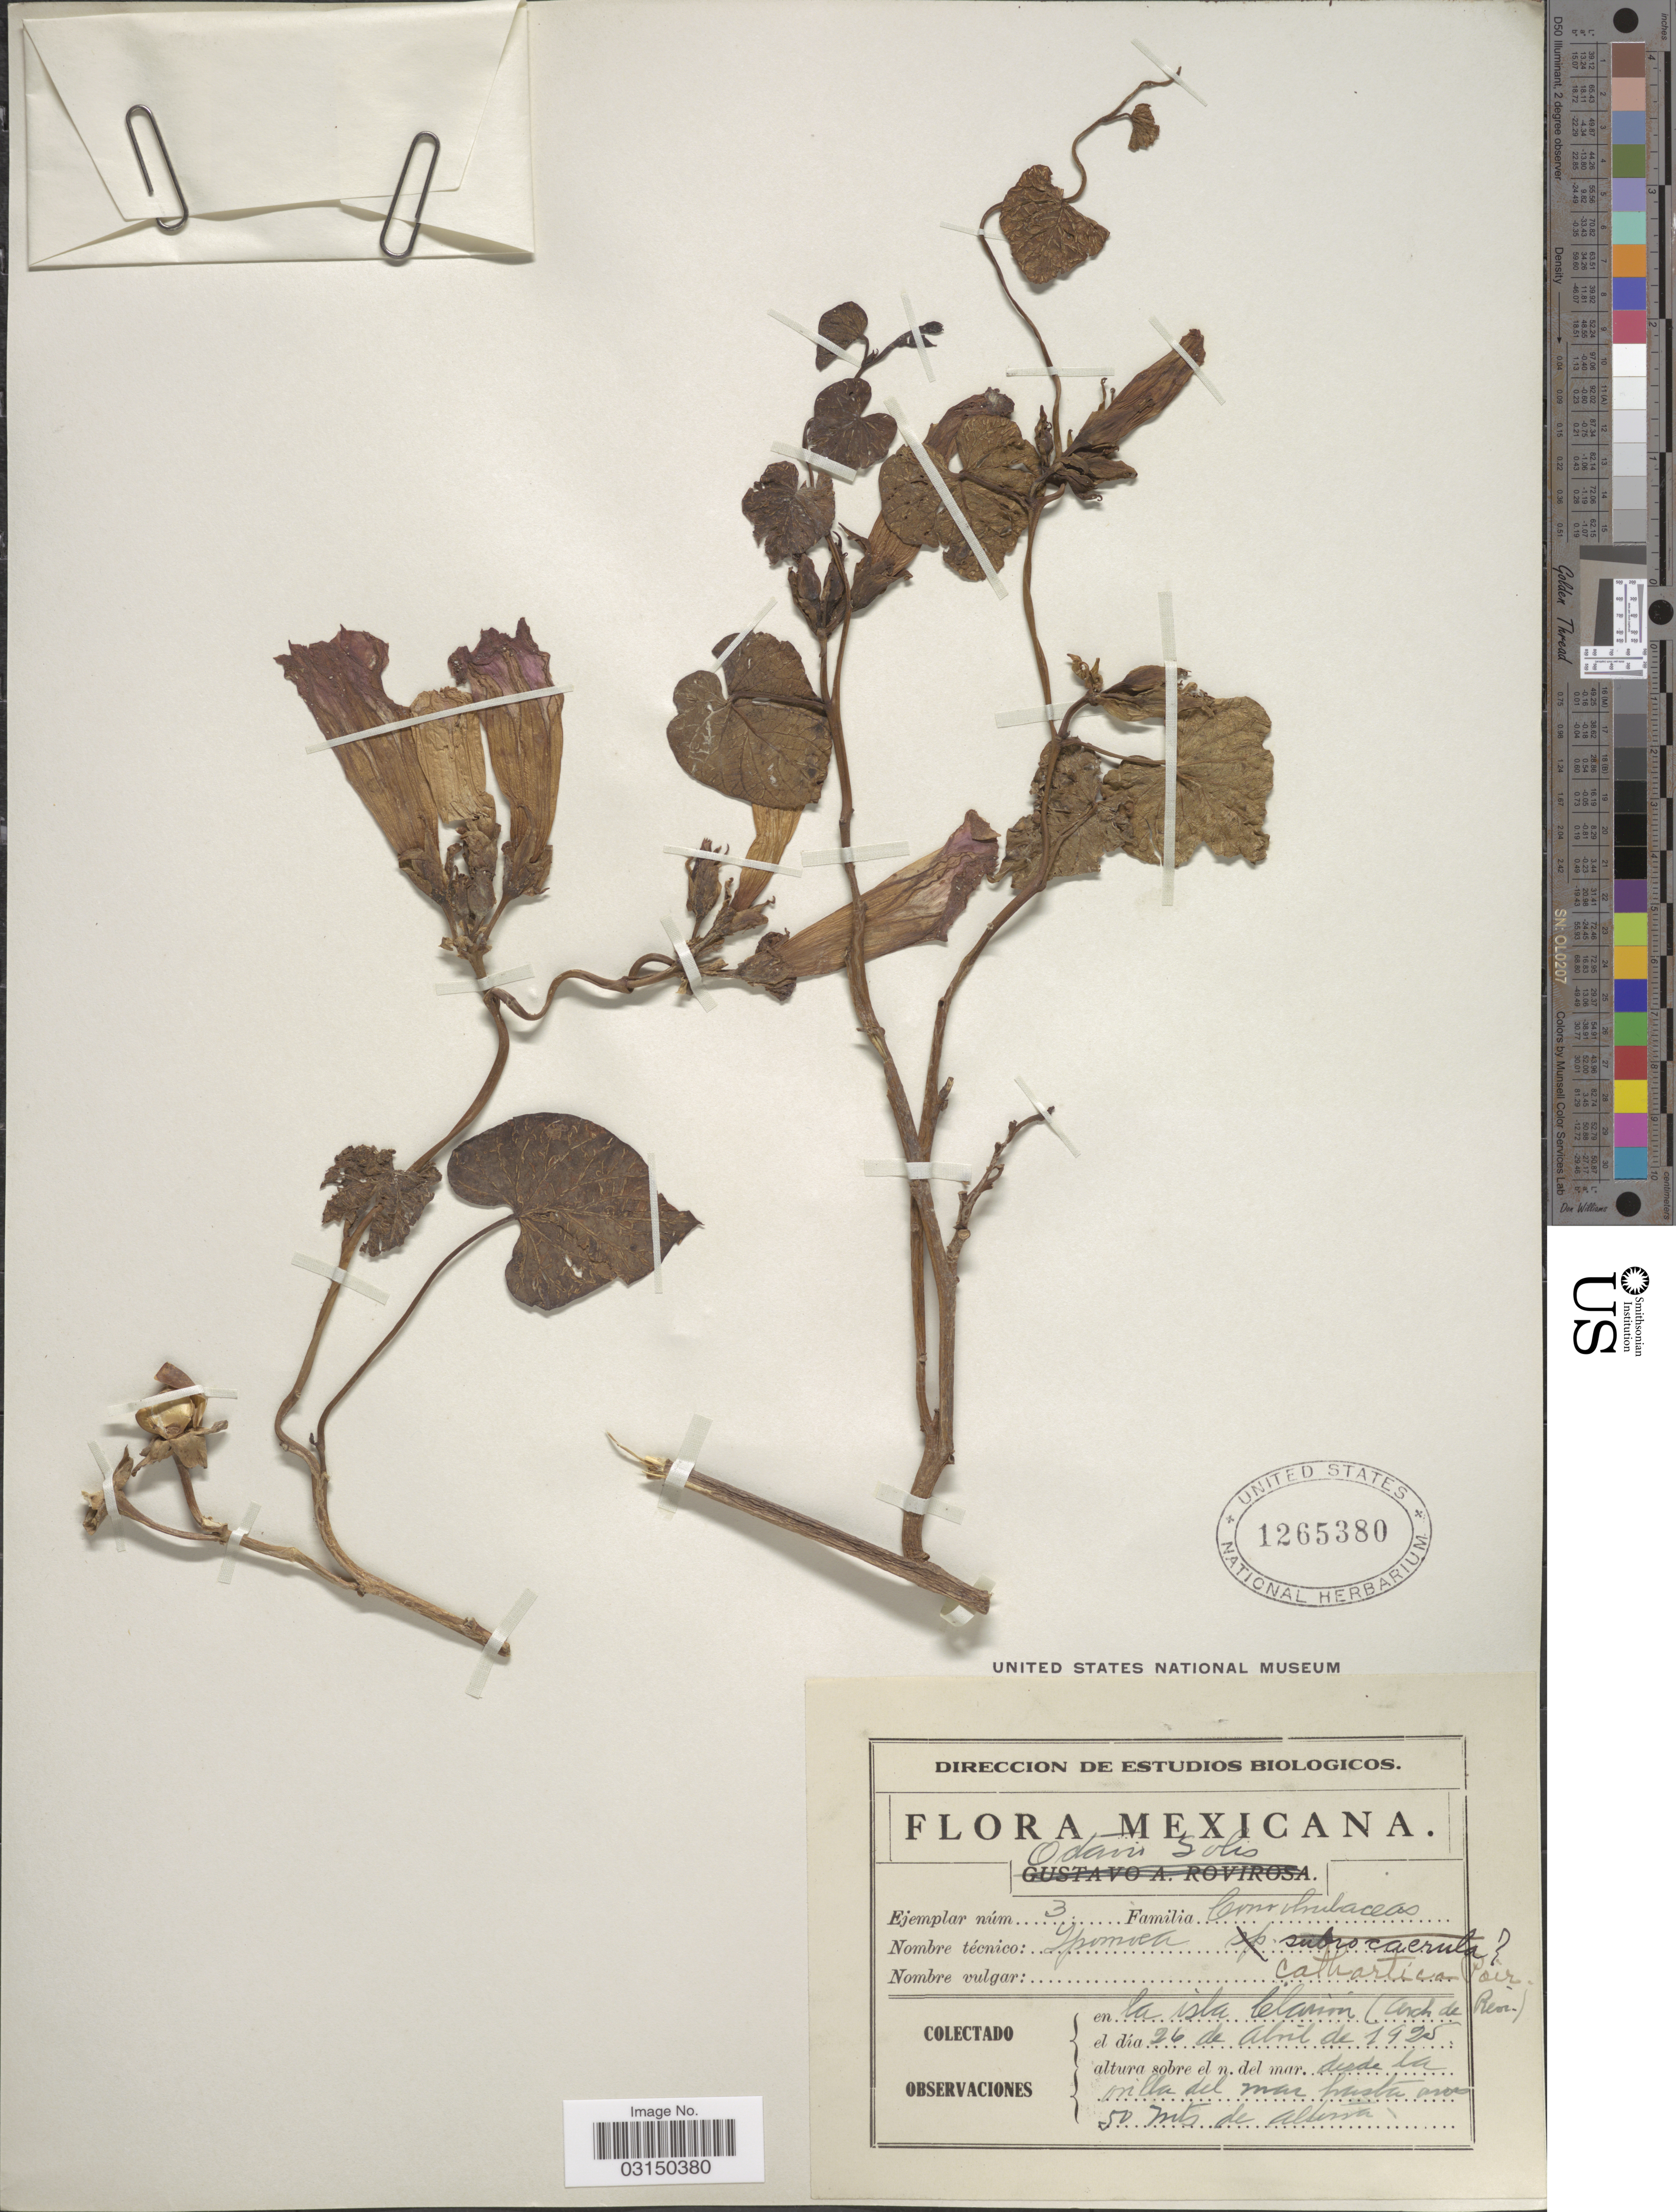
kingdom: Plantae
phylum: Tracheophyta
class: Magnoliopsida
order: Solanales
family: Convolvulaceae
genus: Ipomoea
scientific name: Ipomoea indica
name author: (Burm.) Merr.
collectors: O. Solis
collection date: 1925-04-26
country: Mexico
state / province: Colima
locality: En la isla Clarion (Arch de Reoc [interpreted].).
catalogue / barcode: US 1265380